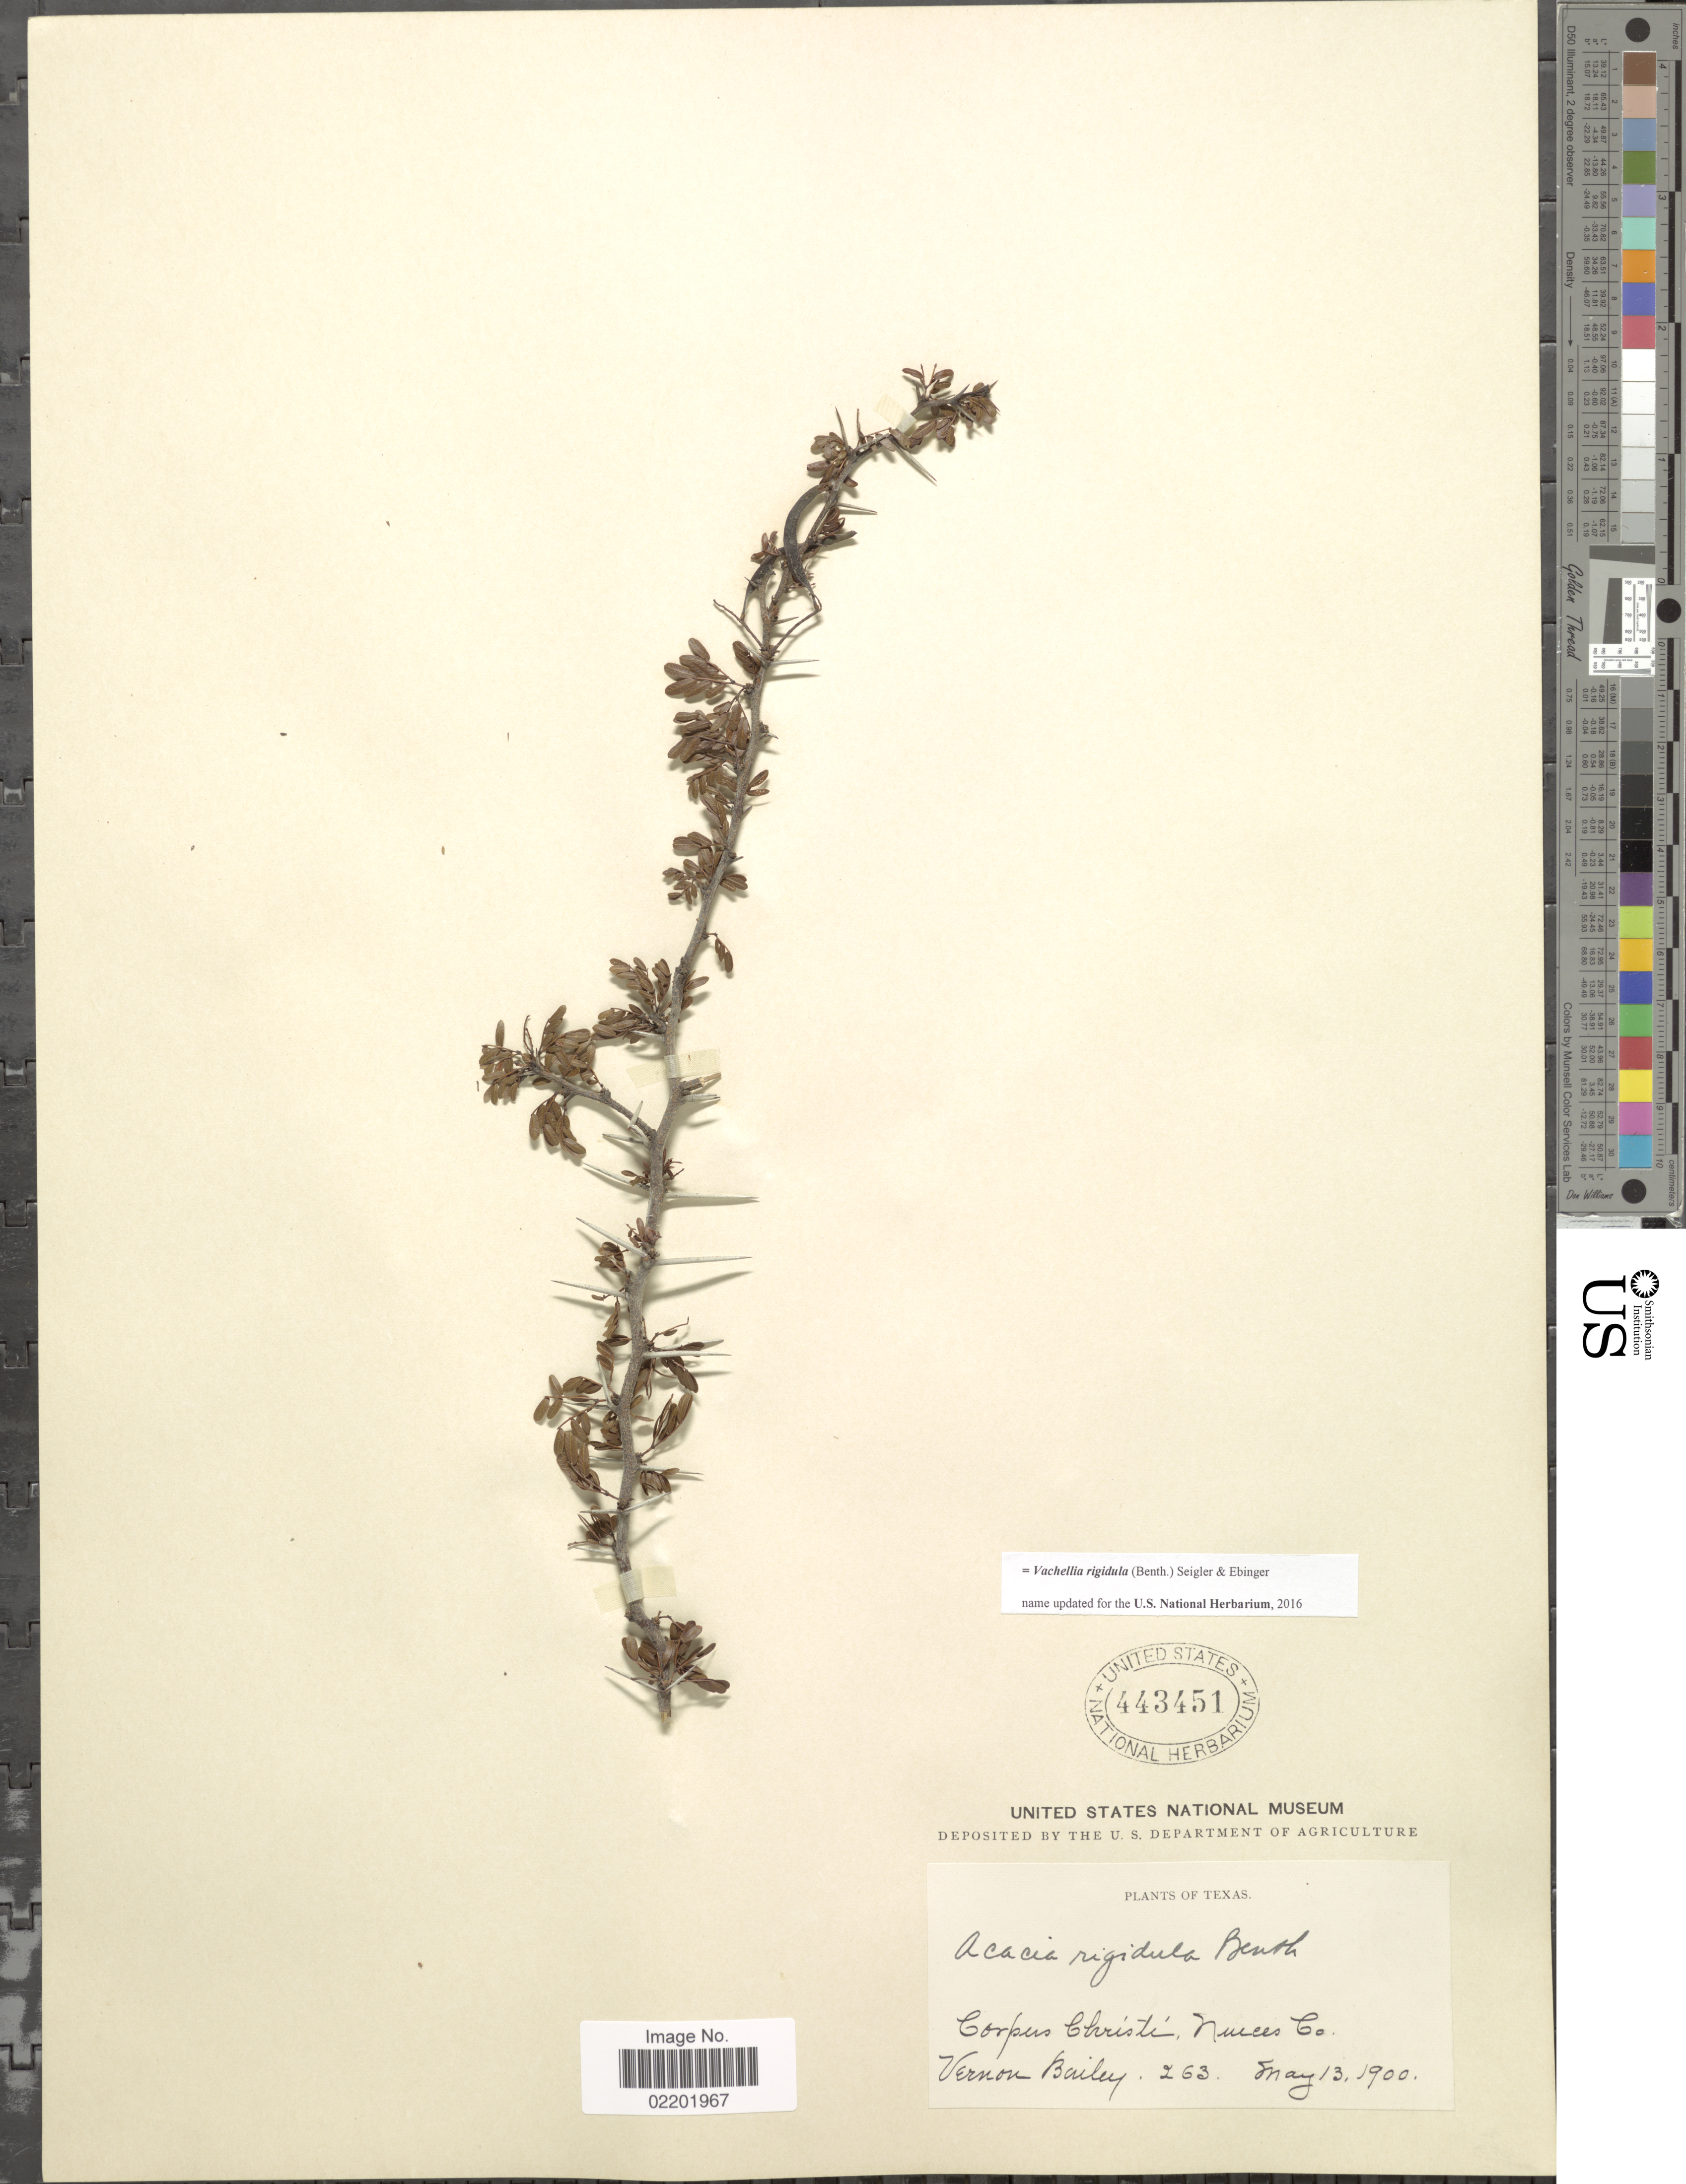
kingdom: Plantae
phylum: Tracheophyta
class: Magnoliopsida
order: Fabales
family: Fabaceae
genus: Vachellia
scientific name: Vachellia rigidula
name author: (Benth.) Seigler & Ebinger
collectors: V. O. Bailey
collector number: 263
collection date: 1900-05-13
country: United States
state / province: Texas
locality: Corpus Christi, Nueces Co.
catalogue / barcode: US 443451